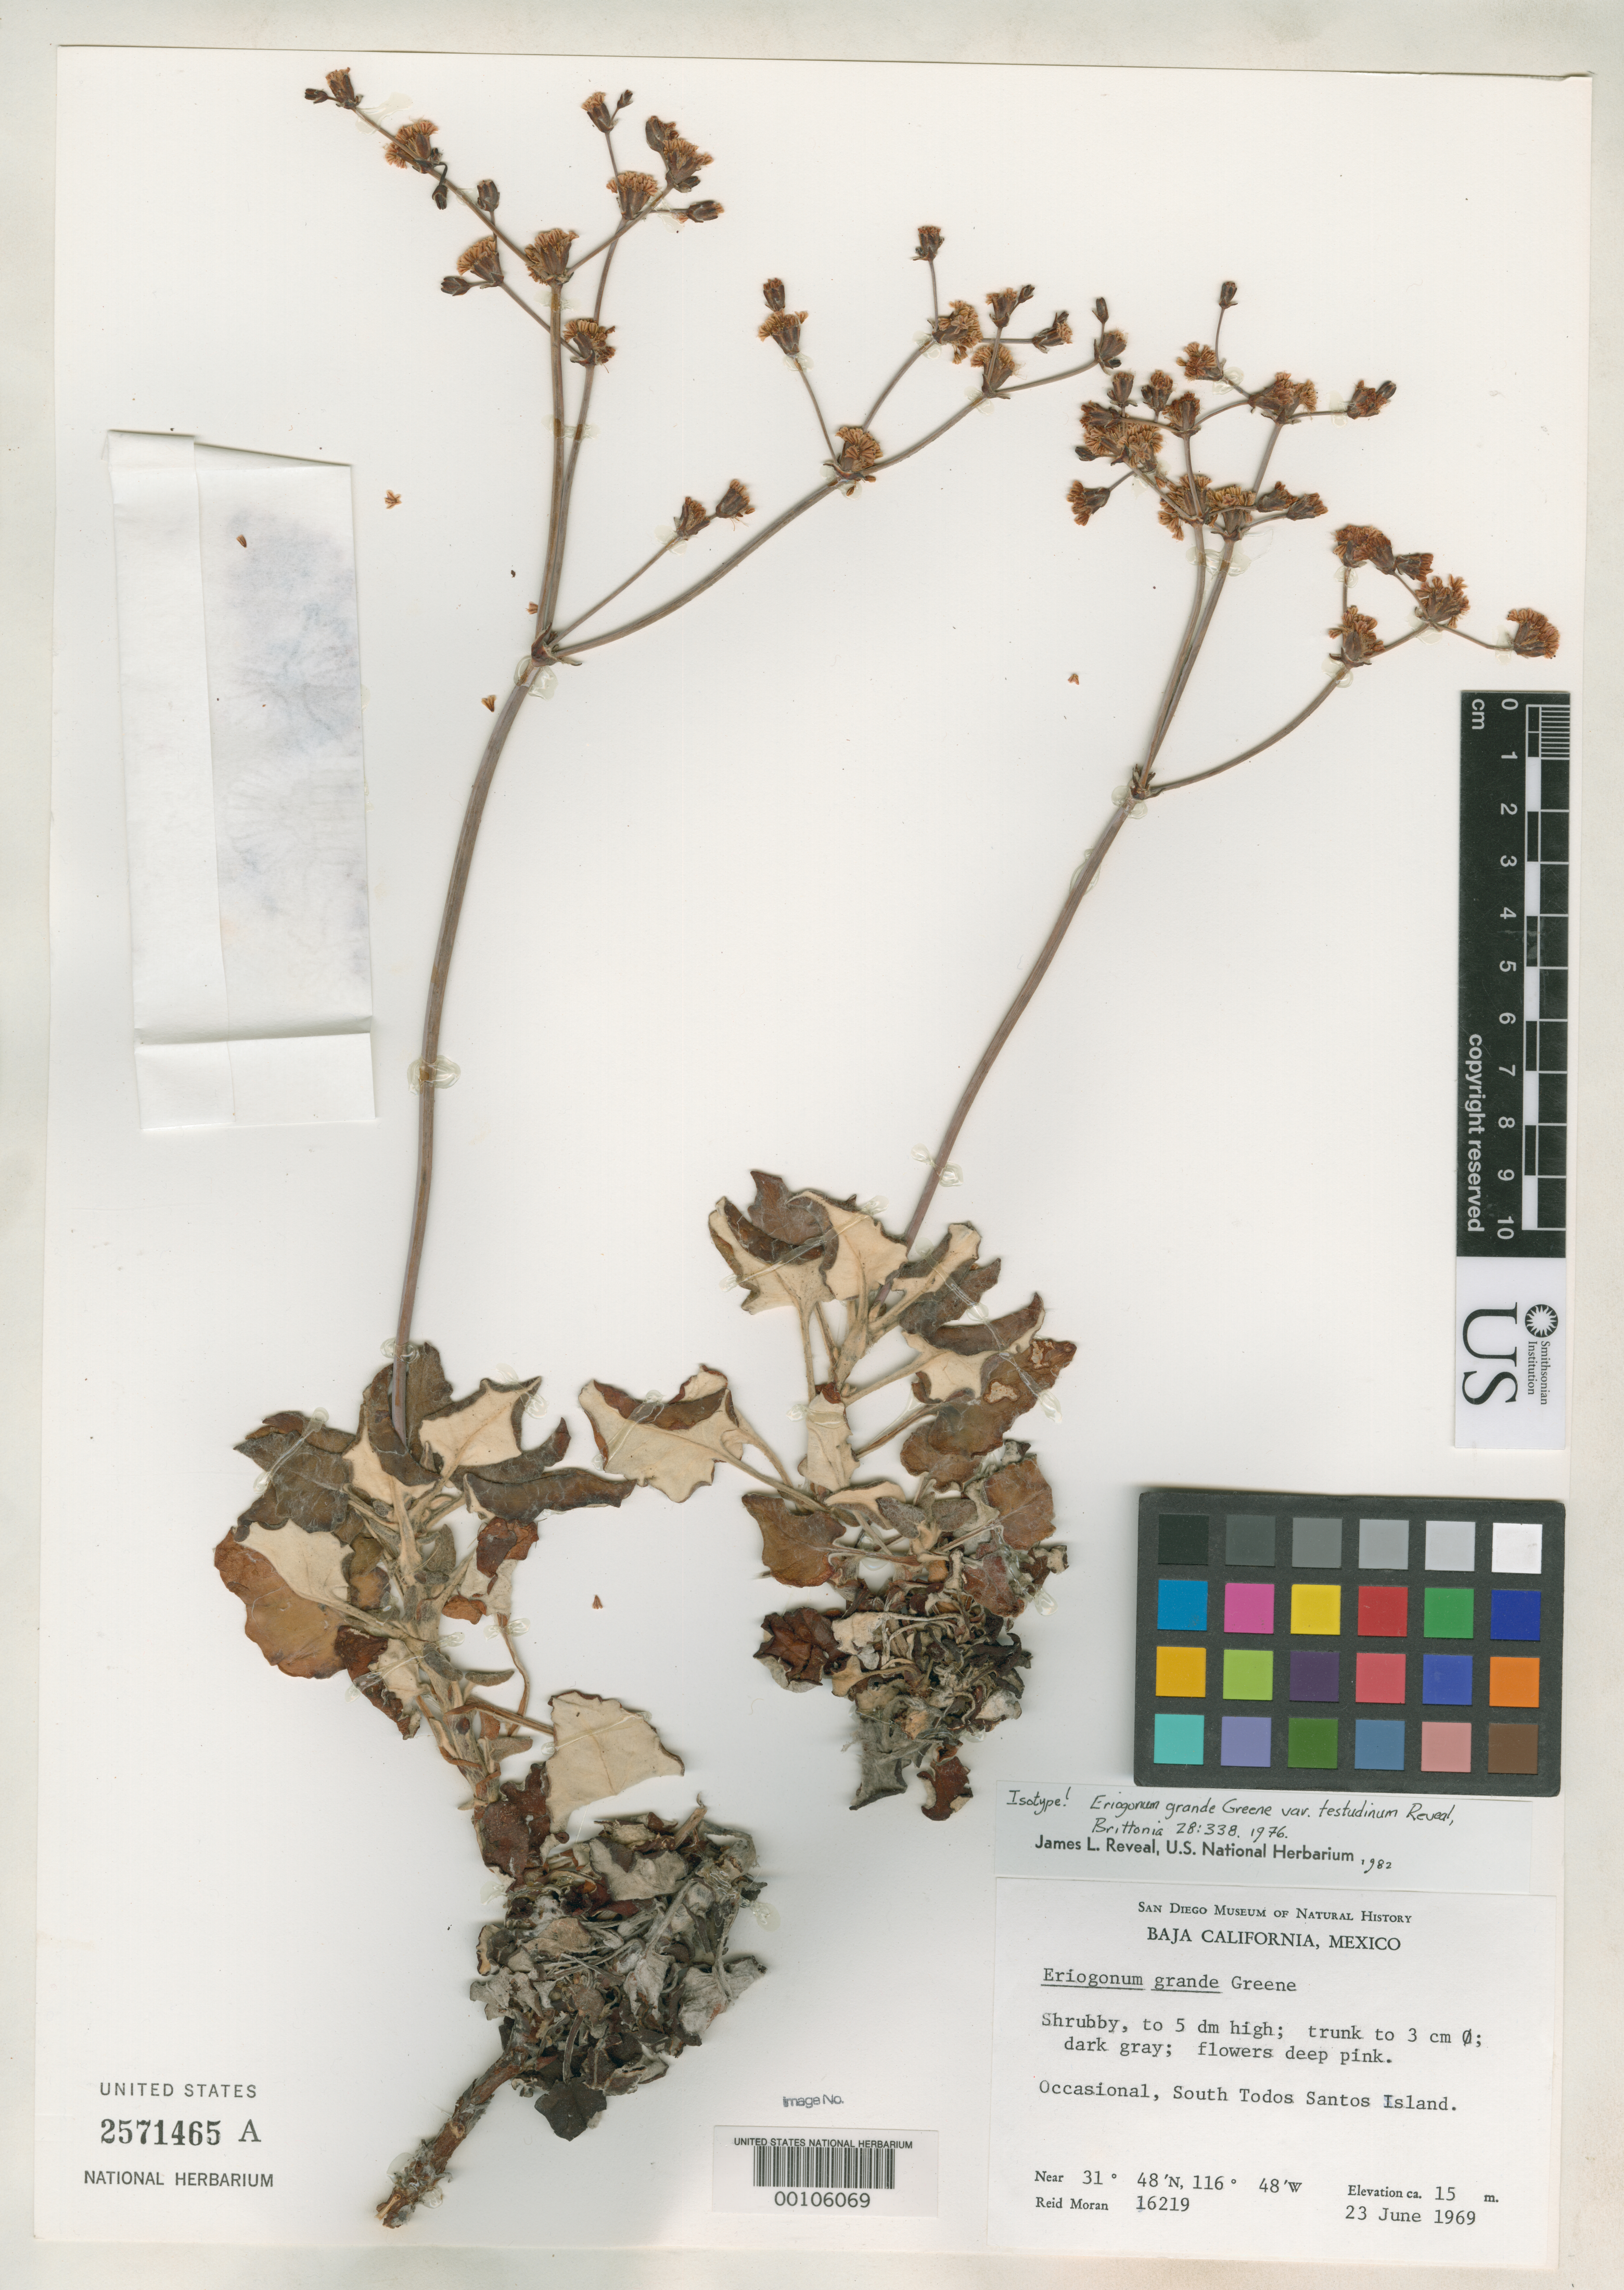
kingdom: Plantae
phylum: Tracheophyta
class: Magnoliopsida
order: Caryophyllales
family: Polygonaceae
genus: Eriogonum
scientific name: Eriogonum grande var. testudinum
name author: Reveal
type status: Isotype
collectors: R. V. Moran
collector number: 16219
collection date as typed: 23 Jun 1969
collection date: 1969-06-23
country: Mexico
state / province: Baja California Sur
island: Todos Santos Island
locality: South Todos Santos Island.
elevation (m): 15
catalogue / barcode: US 2571465